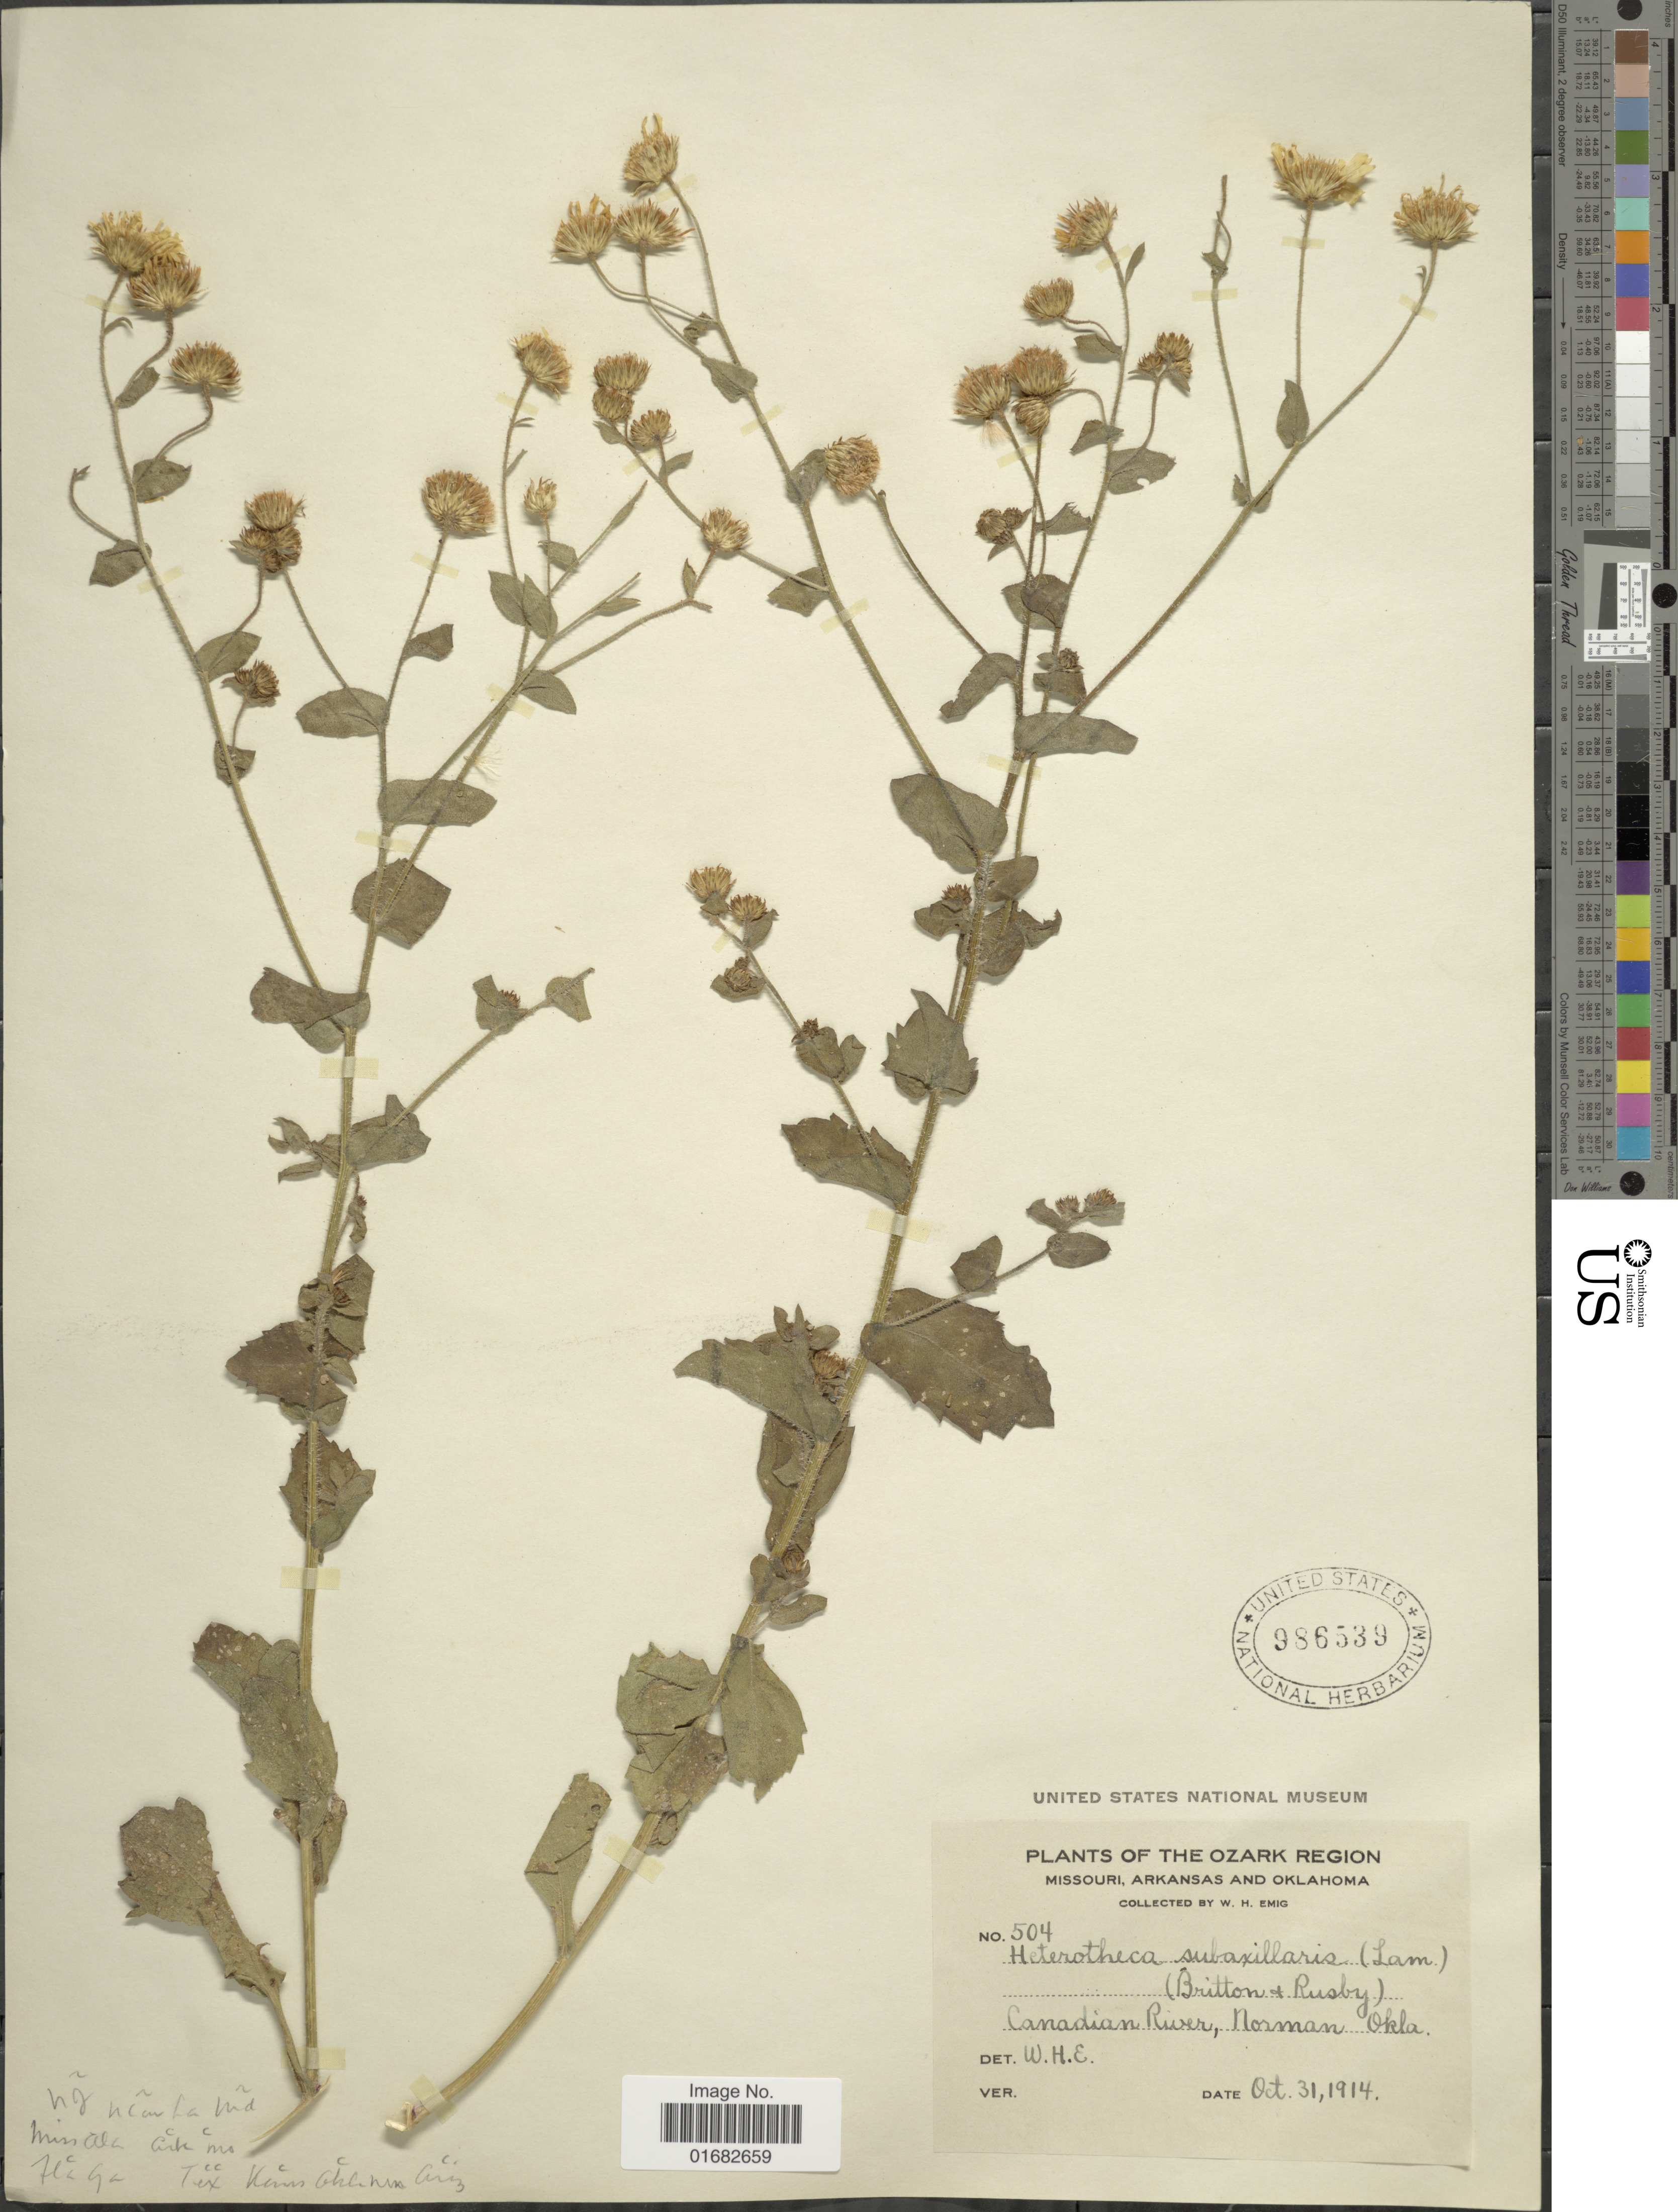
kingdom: Plantae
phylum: Tracheophyta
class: Magnoliopsida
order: Asterales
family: Asteraceae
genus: Heterotheca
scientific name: Heterotheca subaxillaris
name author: (Lam.) Britton & Rusby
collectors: W. H. Emig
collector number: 504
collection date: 1914-10-31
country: United States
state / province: Oklahoma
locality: Ozark Region. Canadian River, Norman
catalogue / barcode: US 986539